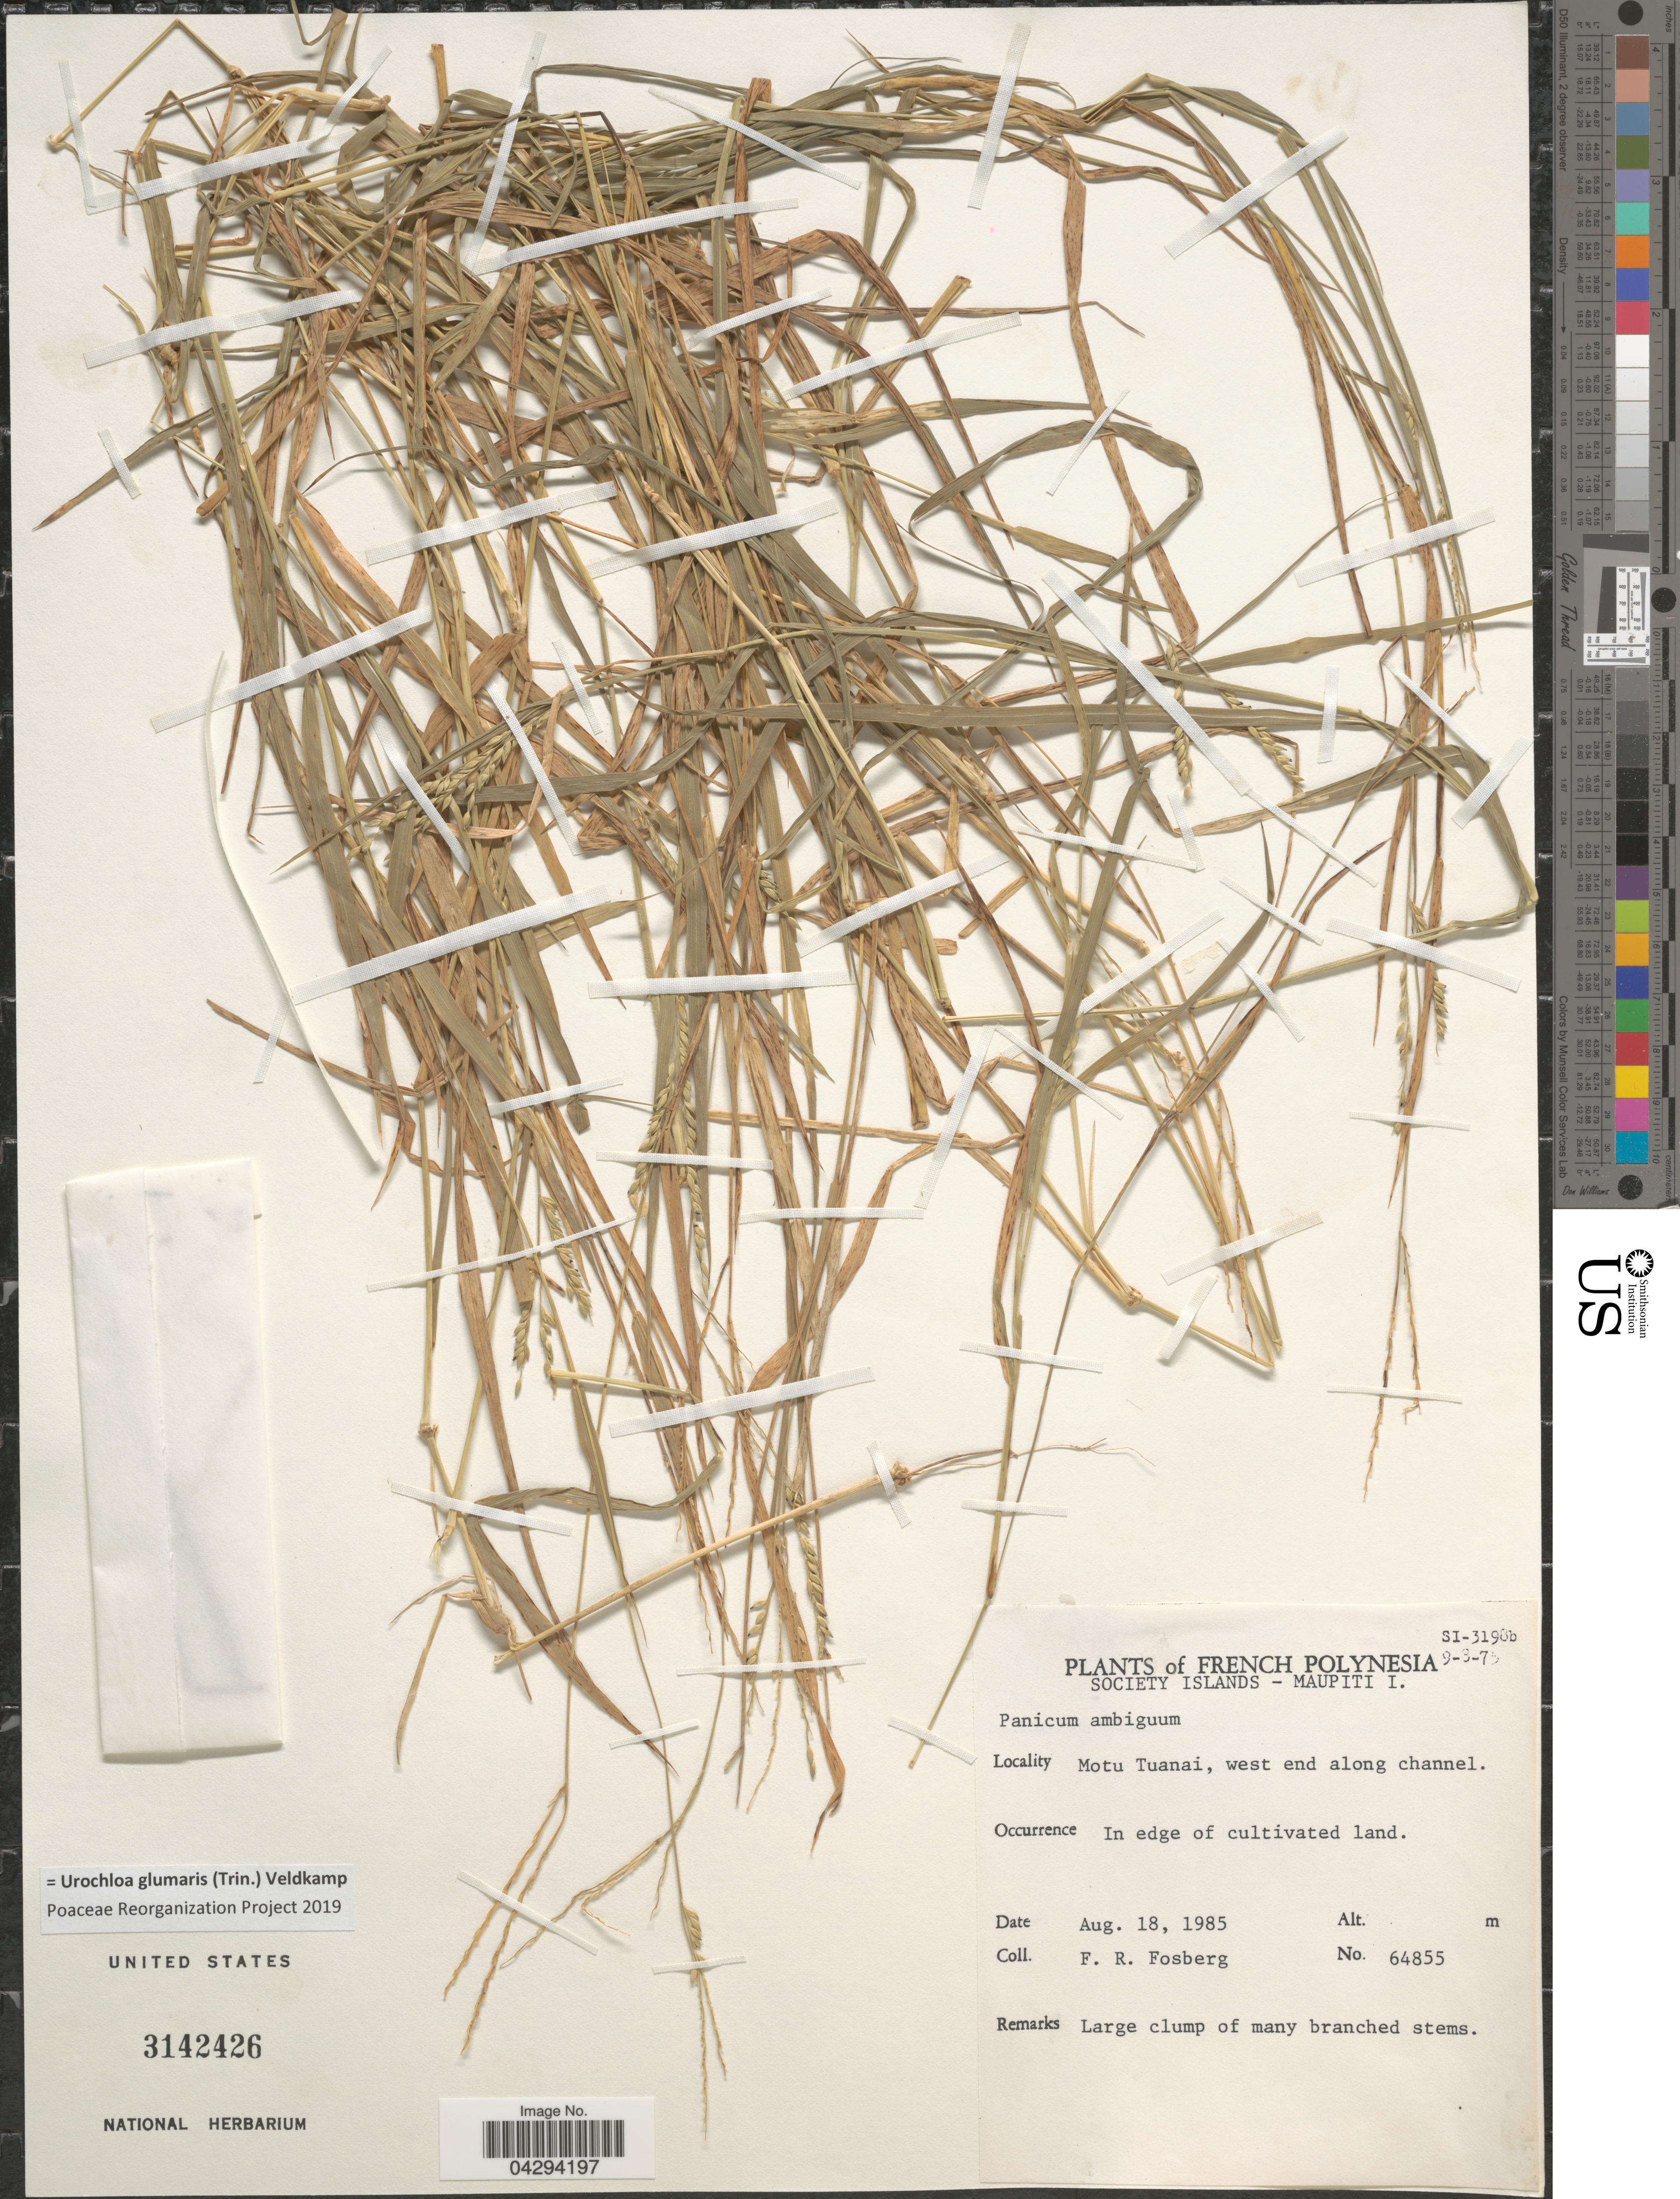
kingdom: Plantae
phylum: Tracheophyta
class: Liliopsida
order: Poales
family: Poaceae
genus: Urochloa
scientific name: Urochloa glumaris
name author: (Trin.) Veldkamp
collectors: F. R. Fosberg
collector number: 64855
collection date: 1985-08-18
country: French Polynesia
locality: Society Islands - Maupiti I. Motu Tuanai, west end along channel.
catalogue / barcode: US 3142426